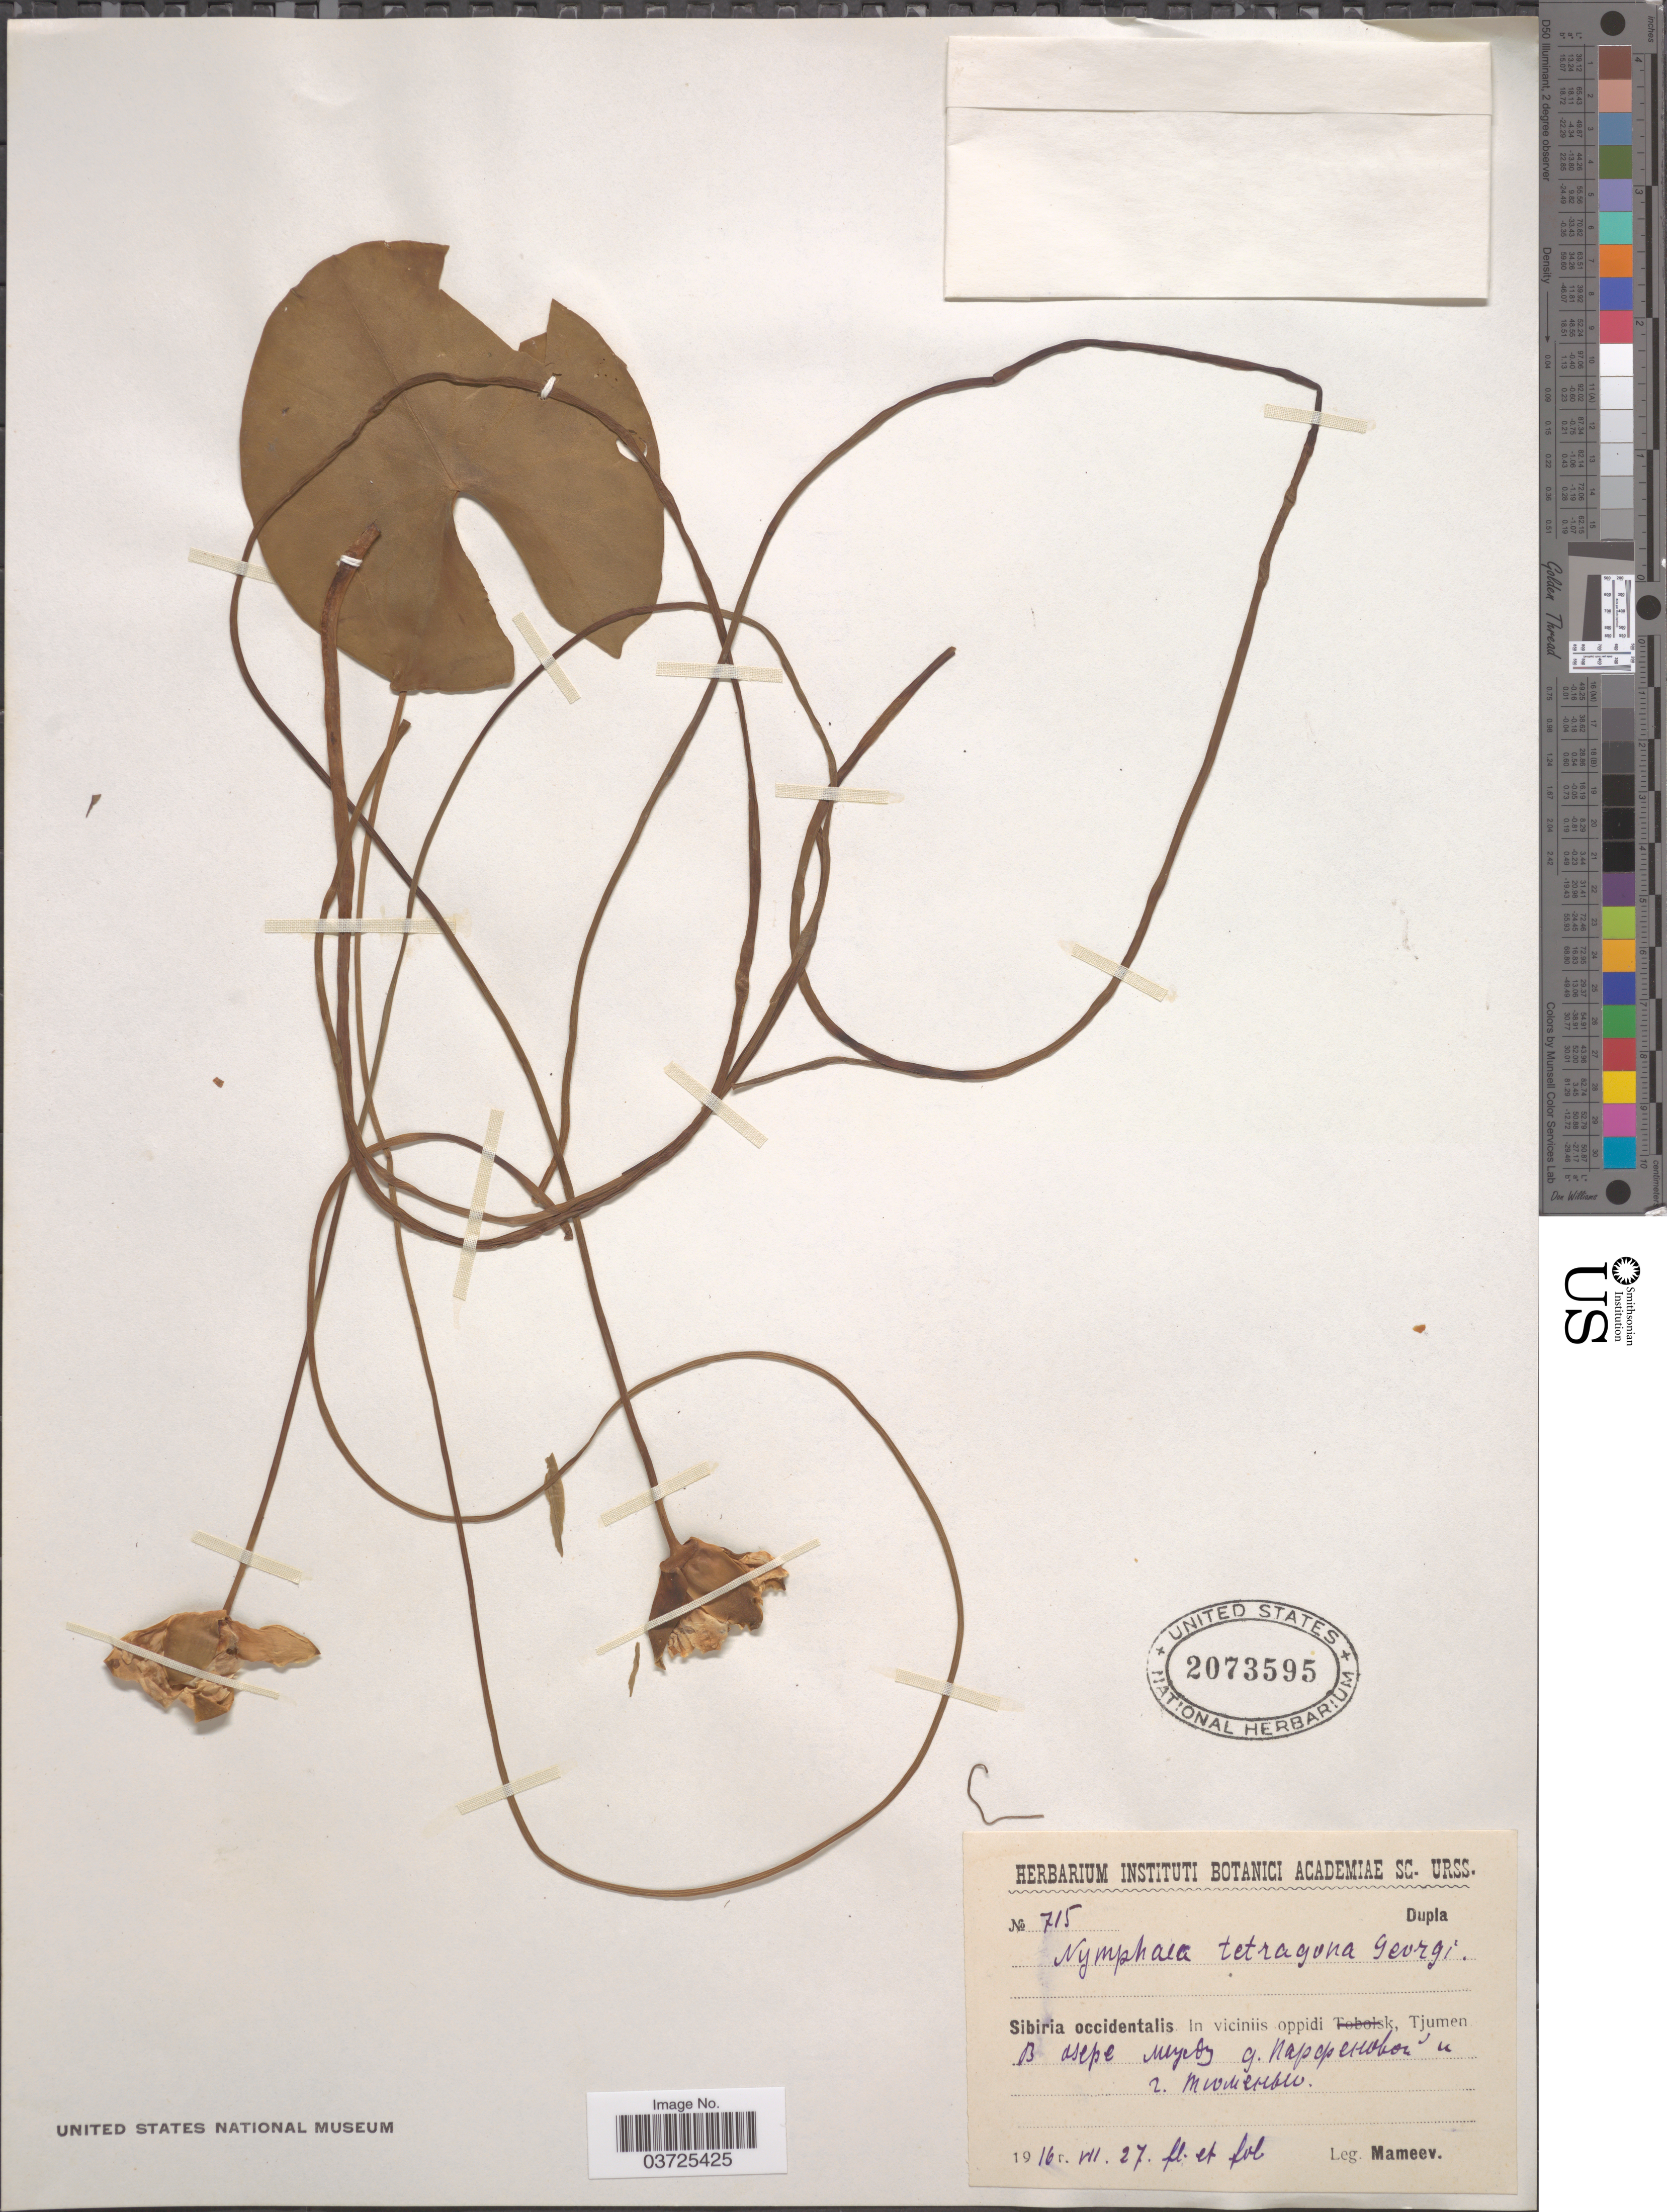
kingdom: Plantae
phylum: Tracheophyta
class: Magnoliopsida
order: Nymphaeales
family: Nymphaeaceae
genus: Nymphaea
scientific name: Nymphaea tetragona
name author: Georgi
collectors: Mameev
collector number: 715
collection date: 1916-07-27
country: Russian Federation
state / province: Tyumen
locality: Sibiria occidentalis: In viciniis oppidi Tjumen X.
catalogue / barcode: US 2073595